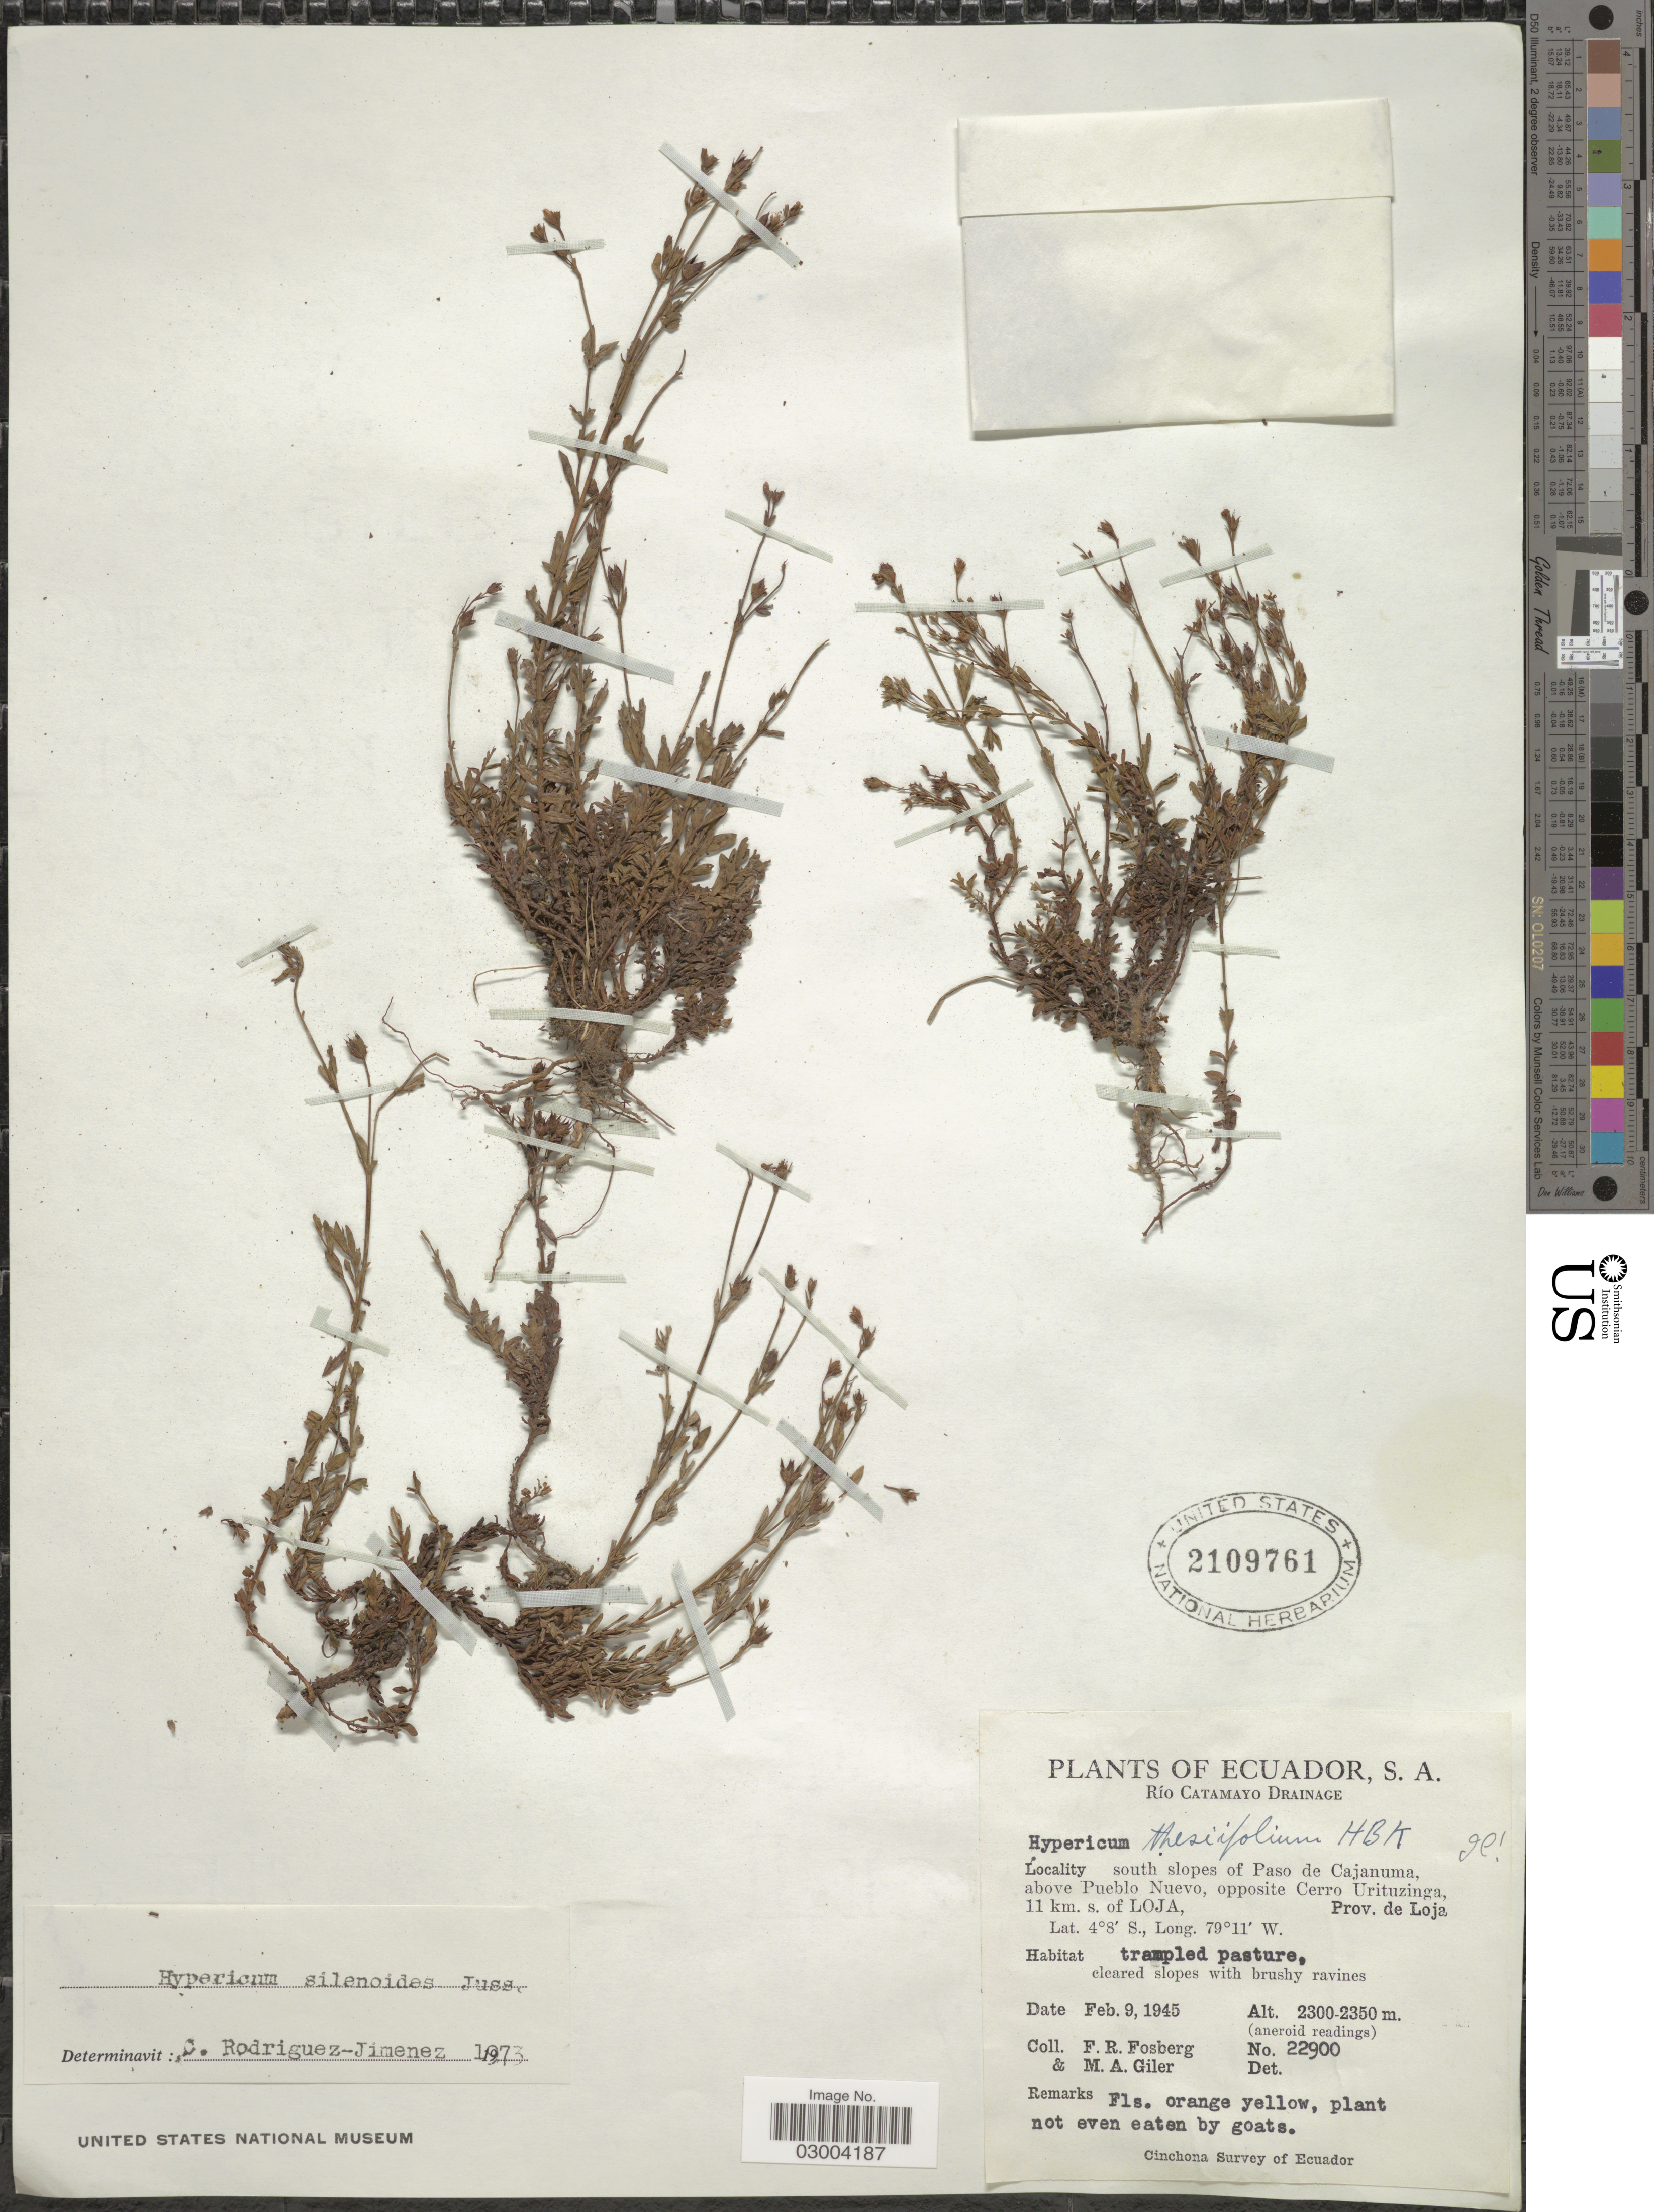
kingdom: Plantae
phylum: Tracheophyta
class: Magnoliopsida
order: Malpighiales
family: Hypericaceae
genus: Hypericum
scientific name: Hypericum silenoides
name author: Juss.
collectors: F. R. Fosberg & M. Giler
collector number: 22900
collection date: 1945-02-09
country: Ecuador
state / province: Loja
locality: Río Catamayo Drainage, south slopes of Paso de Cajanuma, above Pueblo Nuevo, opposite Cerro Urituzinga, 11 km. s. of Loja, Prov. de Loja.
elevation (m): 2300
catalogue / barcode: US 2109761